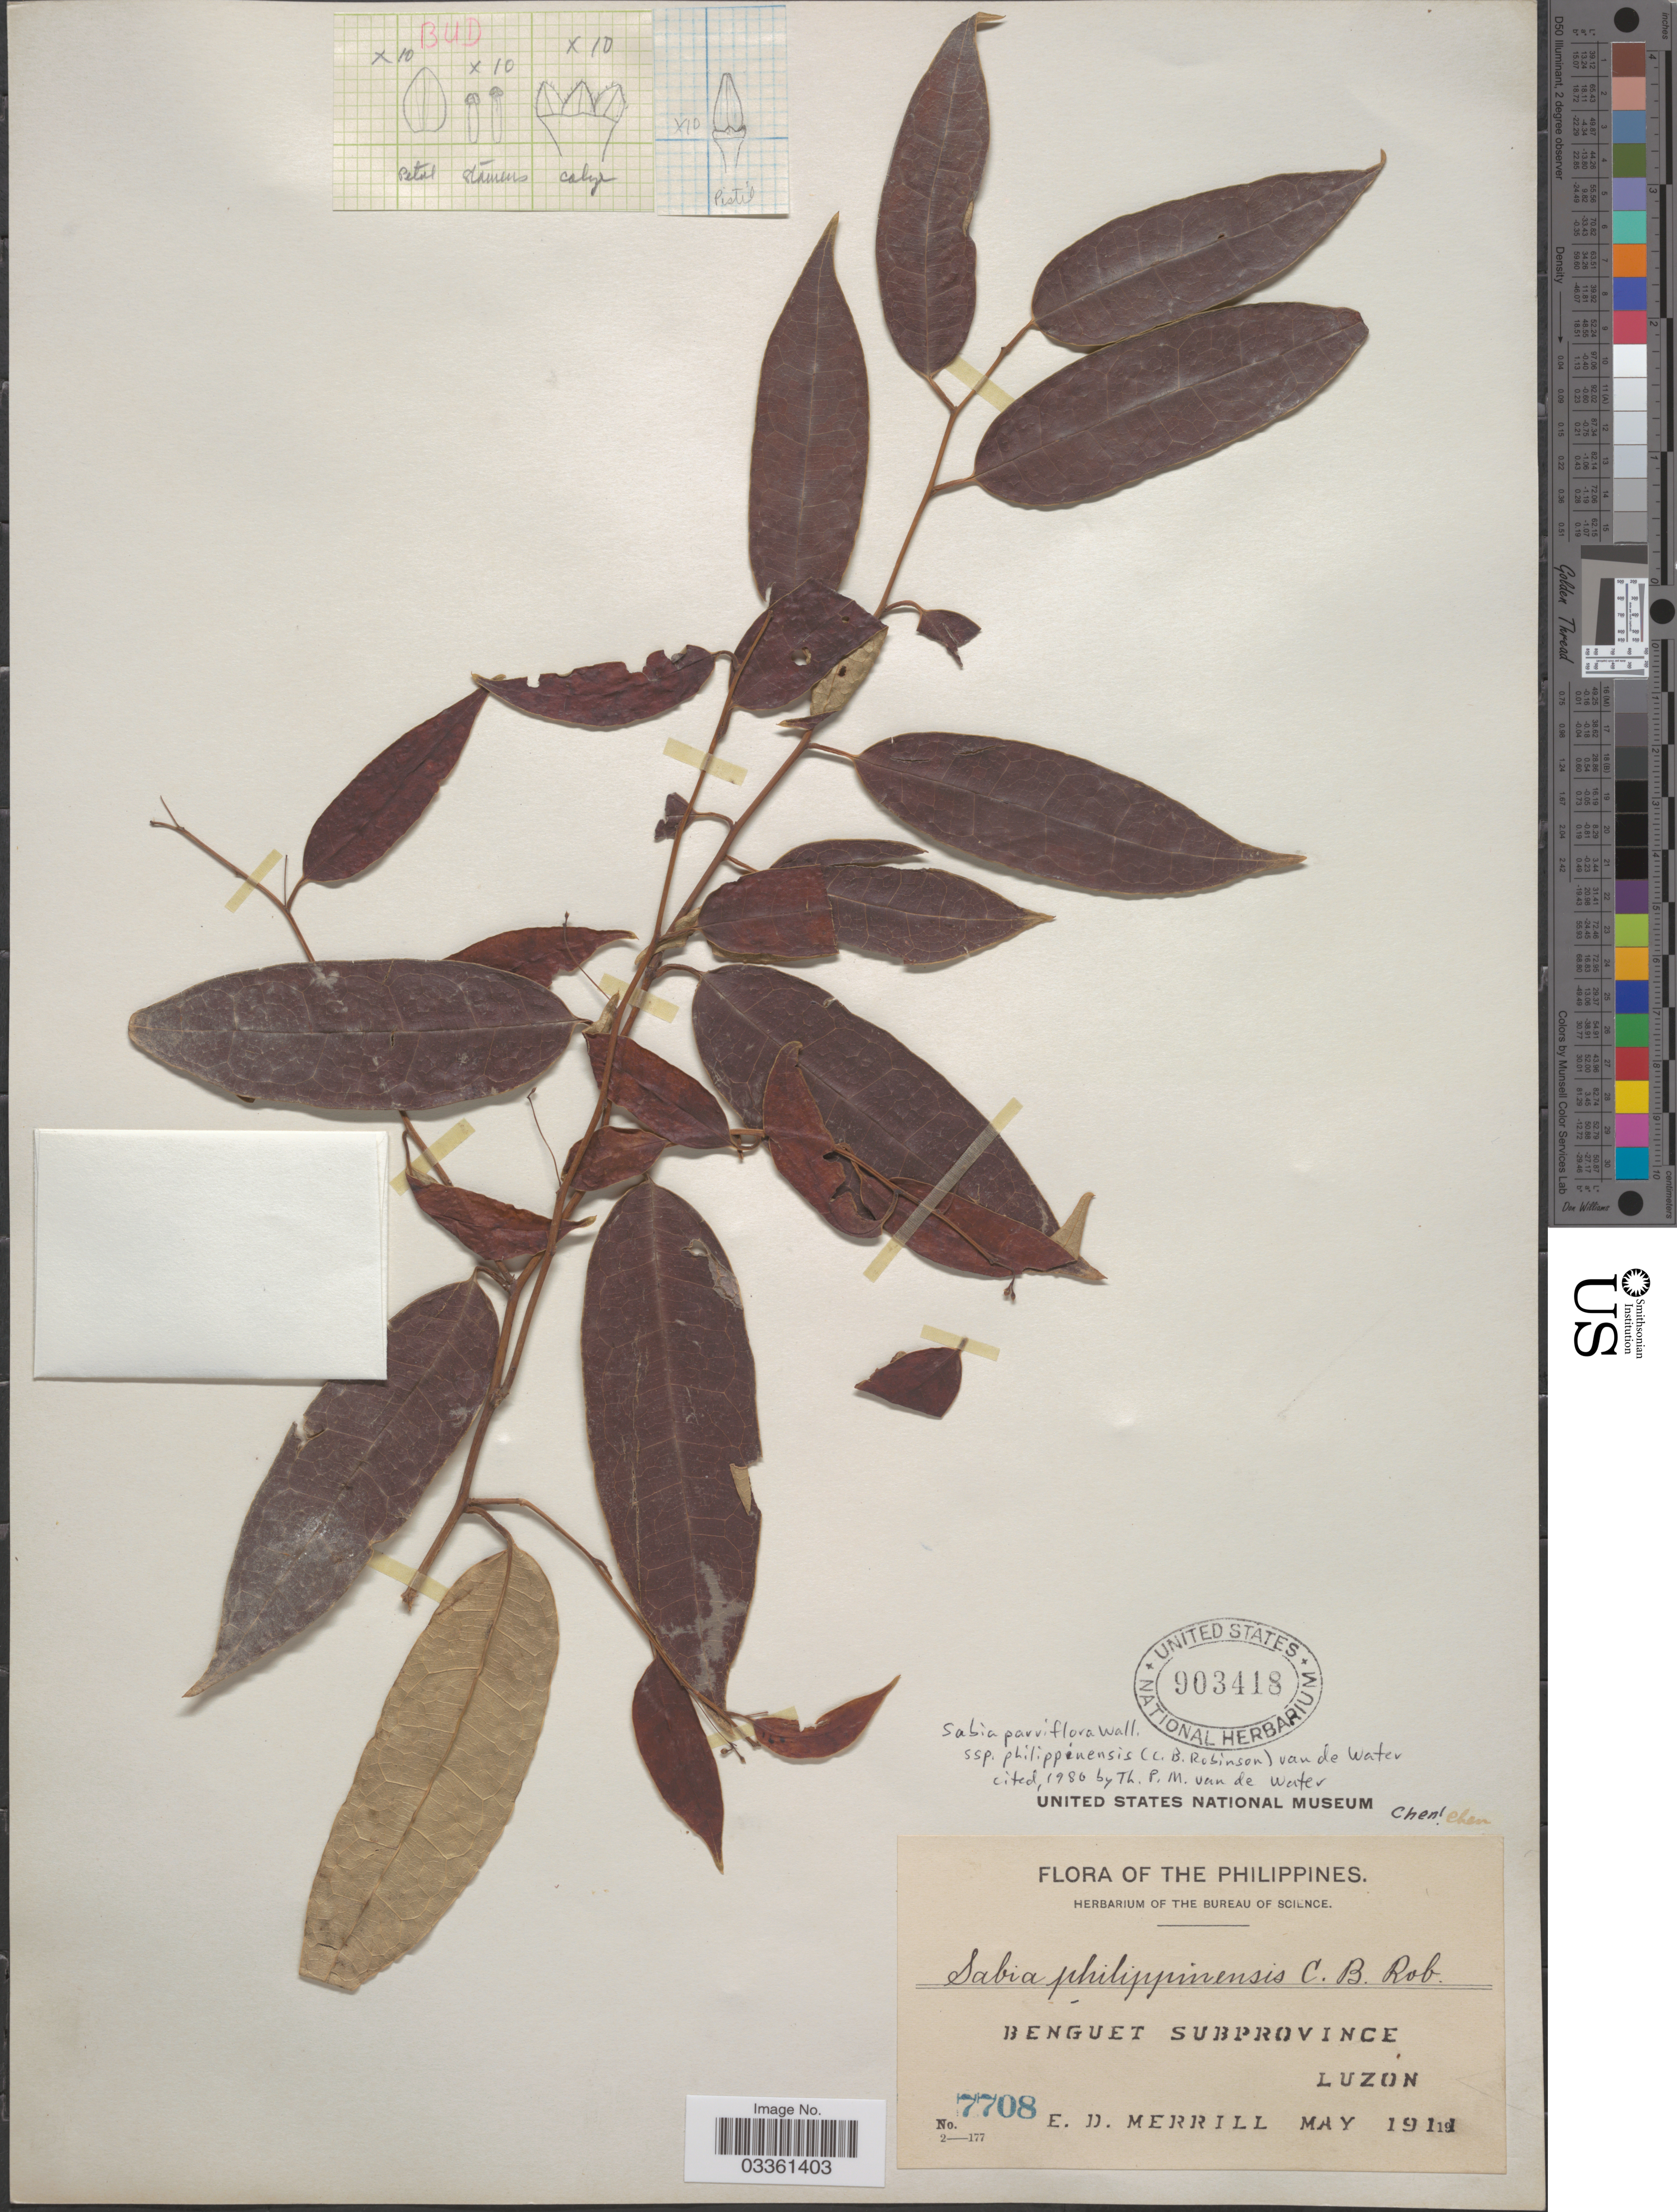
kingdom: Plantae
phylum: Tracheophyta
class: Magnoliopsida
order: Proteales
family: Sabiaceae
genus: Sabia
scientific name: Sabia parviflora subsp. philippinensis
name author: (C.B. Rob.) Water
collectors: E. D. Merrill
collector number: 7708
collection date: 1911-05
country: Philippines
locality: Benguet Subprovince, Luzon.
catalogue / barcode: US 903418